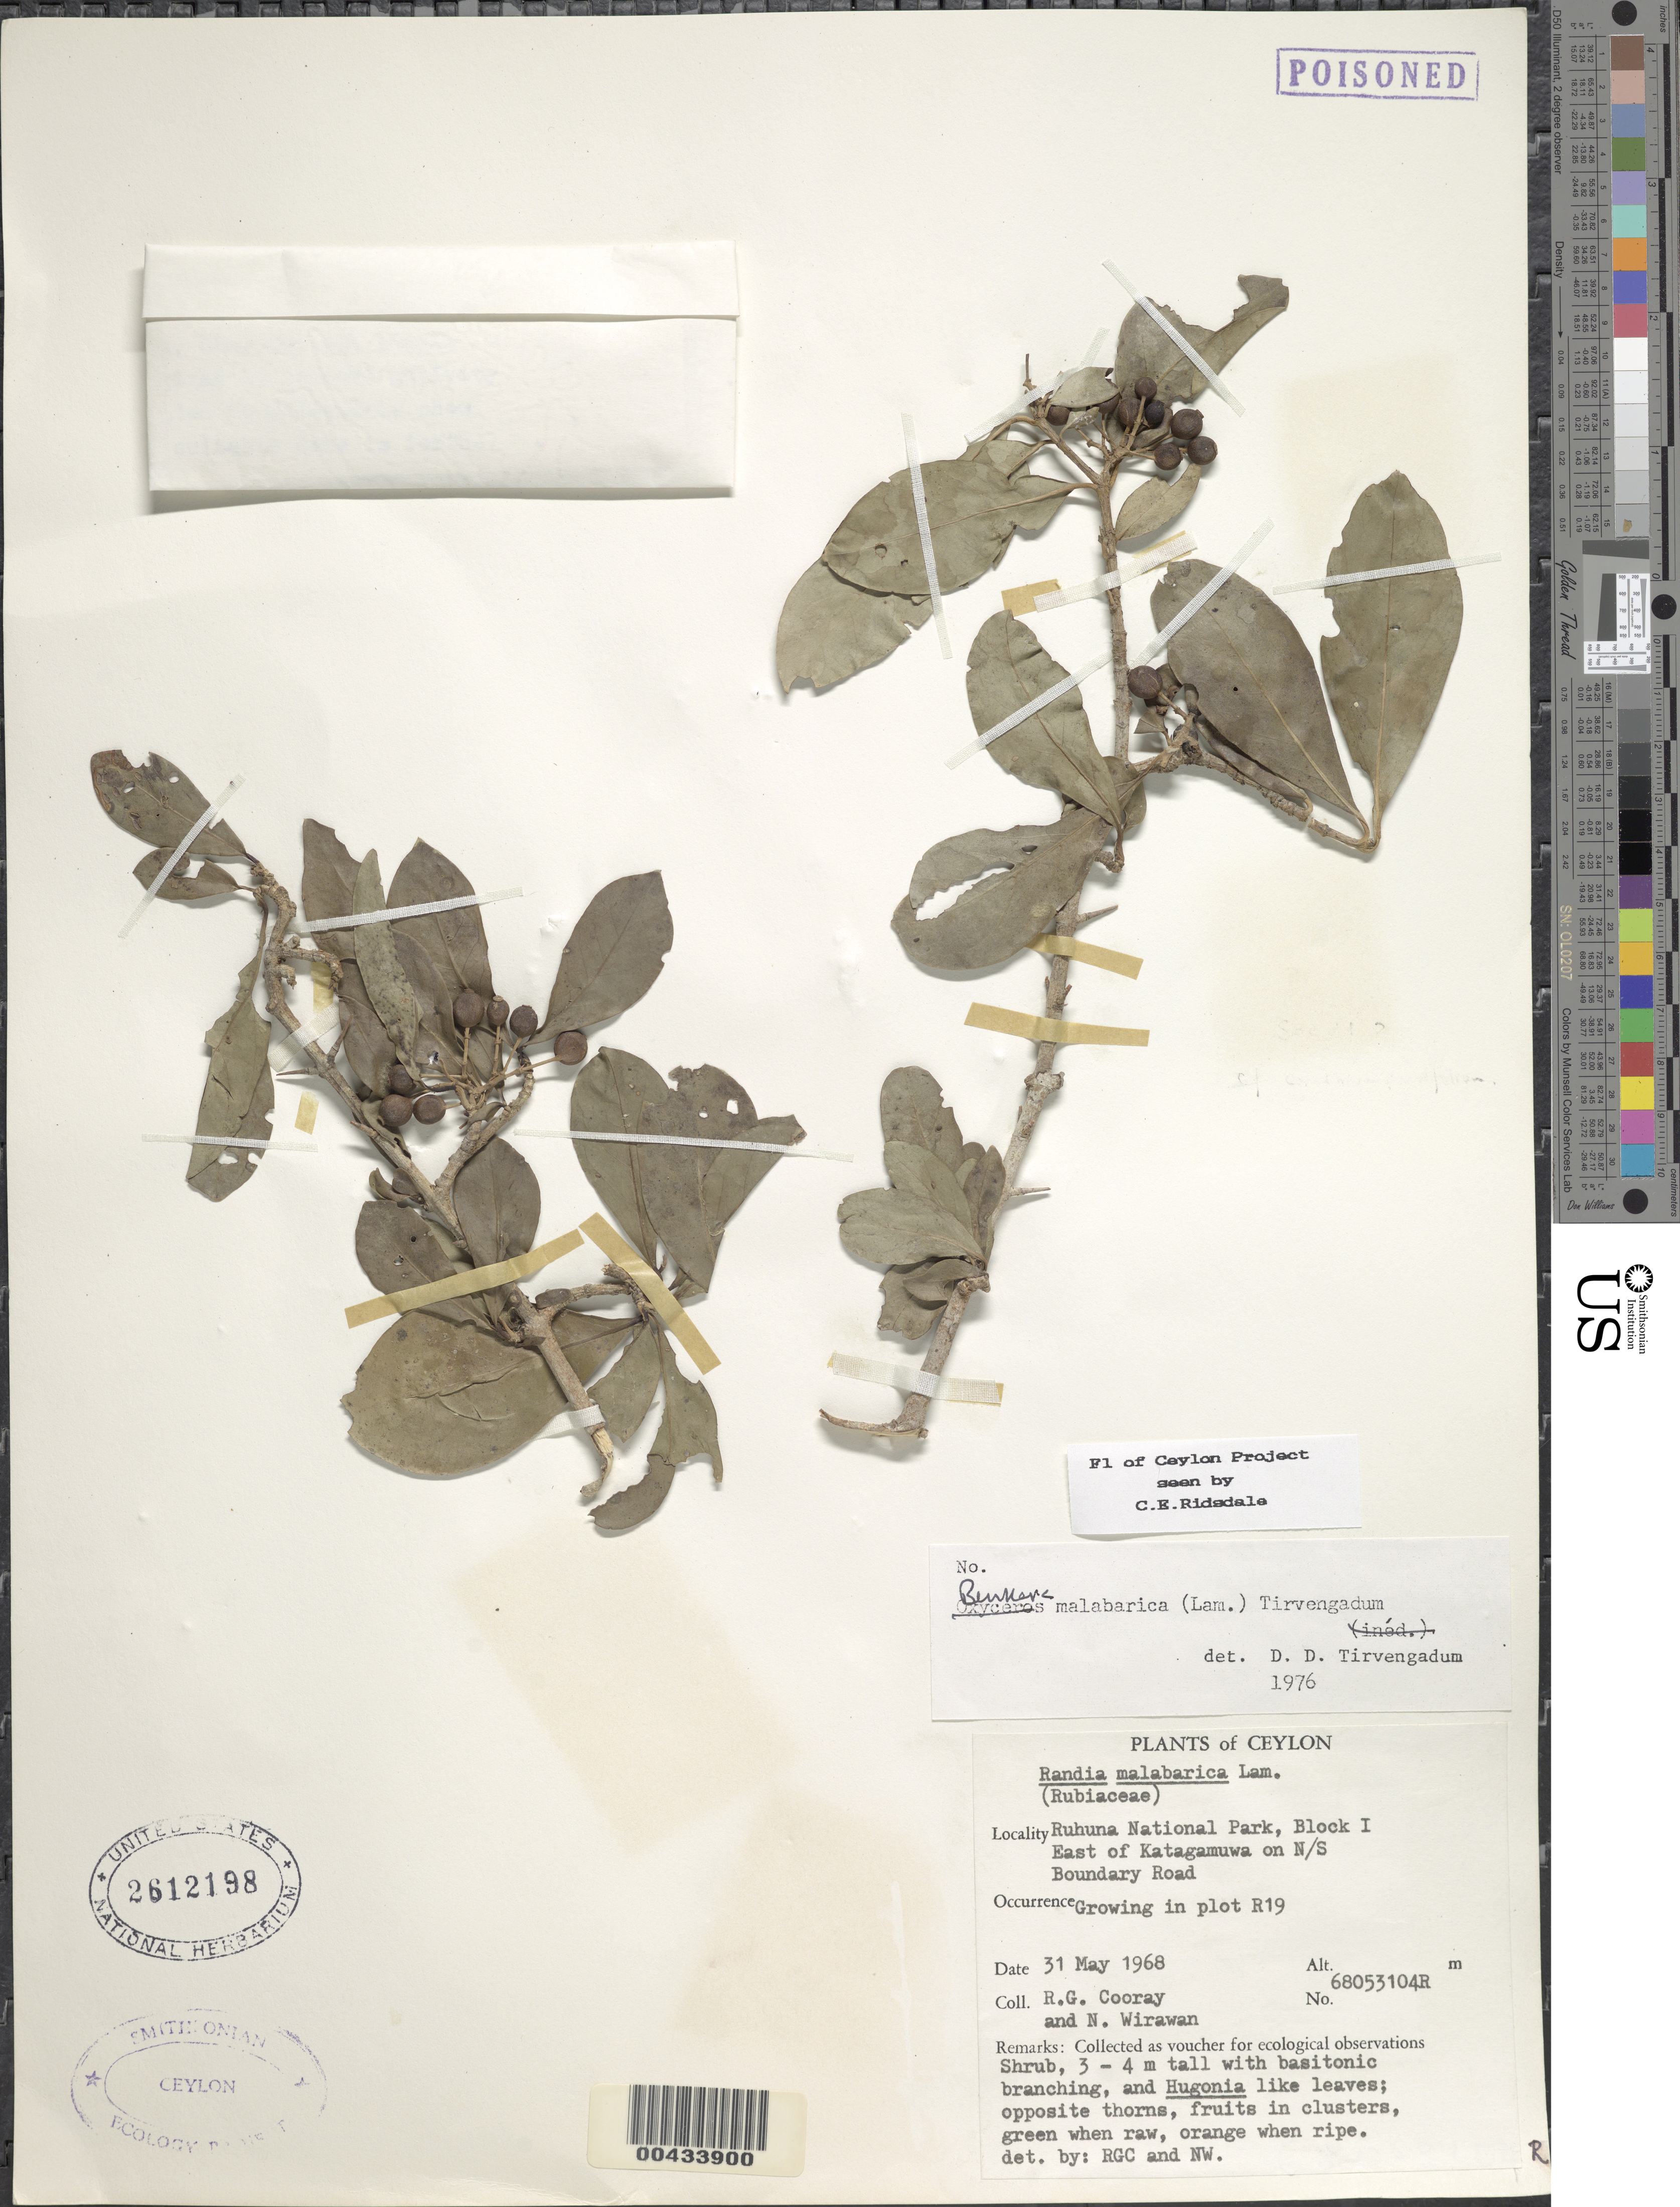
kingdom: Plantae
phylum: Tracheophyta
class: Magnoliopsida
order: Gentianales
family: Rubiaceae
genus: Benkara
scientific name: Benkara malabarica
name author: (Lam.) Tirveng.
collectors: R. Cooray & N. Wirawan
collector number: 68053104R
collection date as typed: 31 May 1968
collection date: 1968-05-31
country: Sri Lanka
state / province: Southern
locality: Ruhuna Natl. Park, Block I, E of Katagamuwa on N/S Boundary Rd.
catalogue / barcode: US 2612198